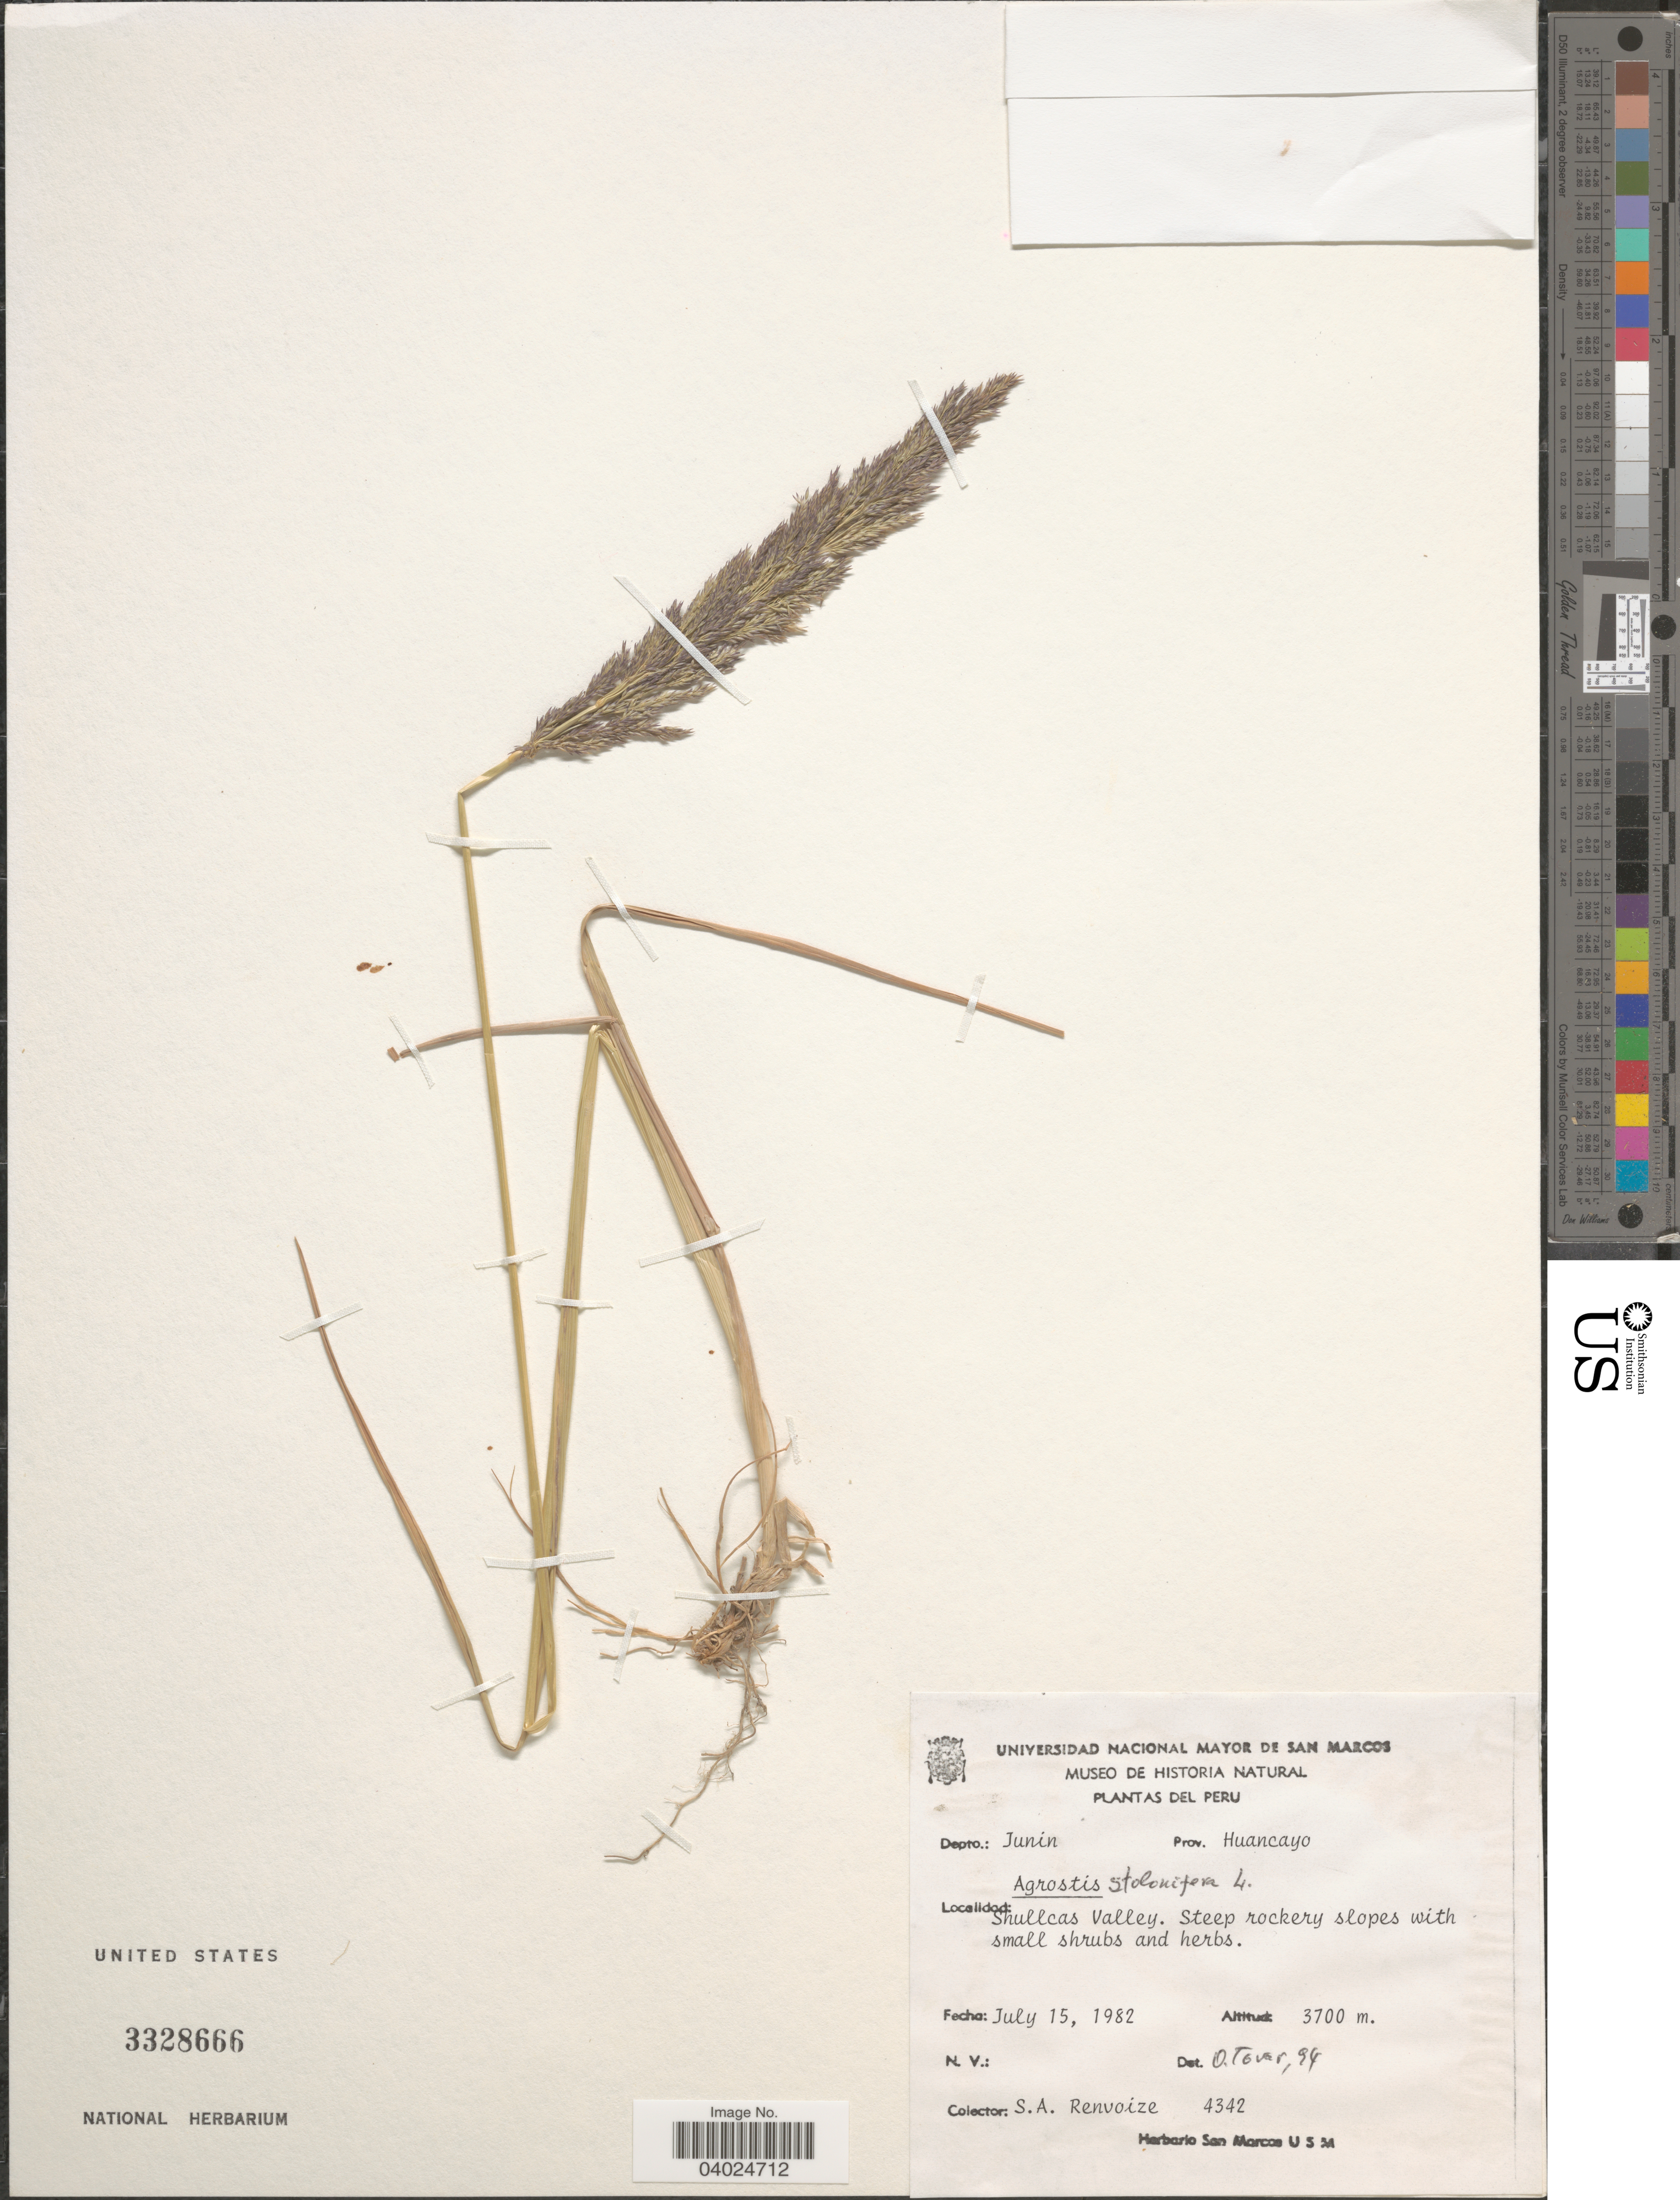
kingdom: Plantae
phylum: Tracheophyta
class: Liliopsida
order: Poales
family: Poaceae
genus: Agrostis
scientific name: Agrostis stolonifera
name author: L.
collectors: S. A. Renvoize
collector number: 4342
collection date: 1982-07-15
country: Peru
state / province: Junín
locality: Depto.: Junin. Prov. Huancayo. Shullcas Valley.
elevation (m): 3700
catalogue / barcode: US 3328666